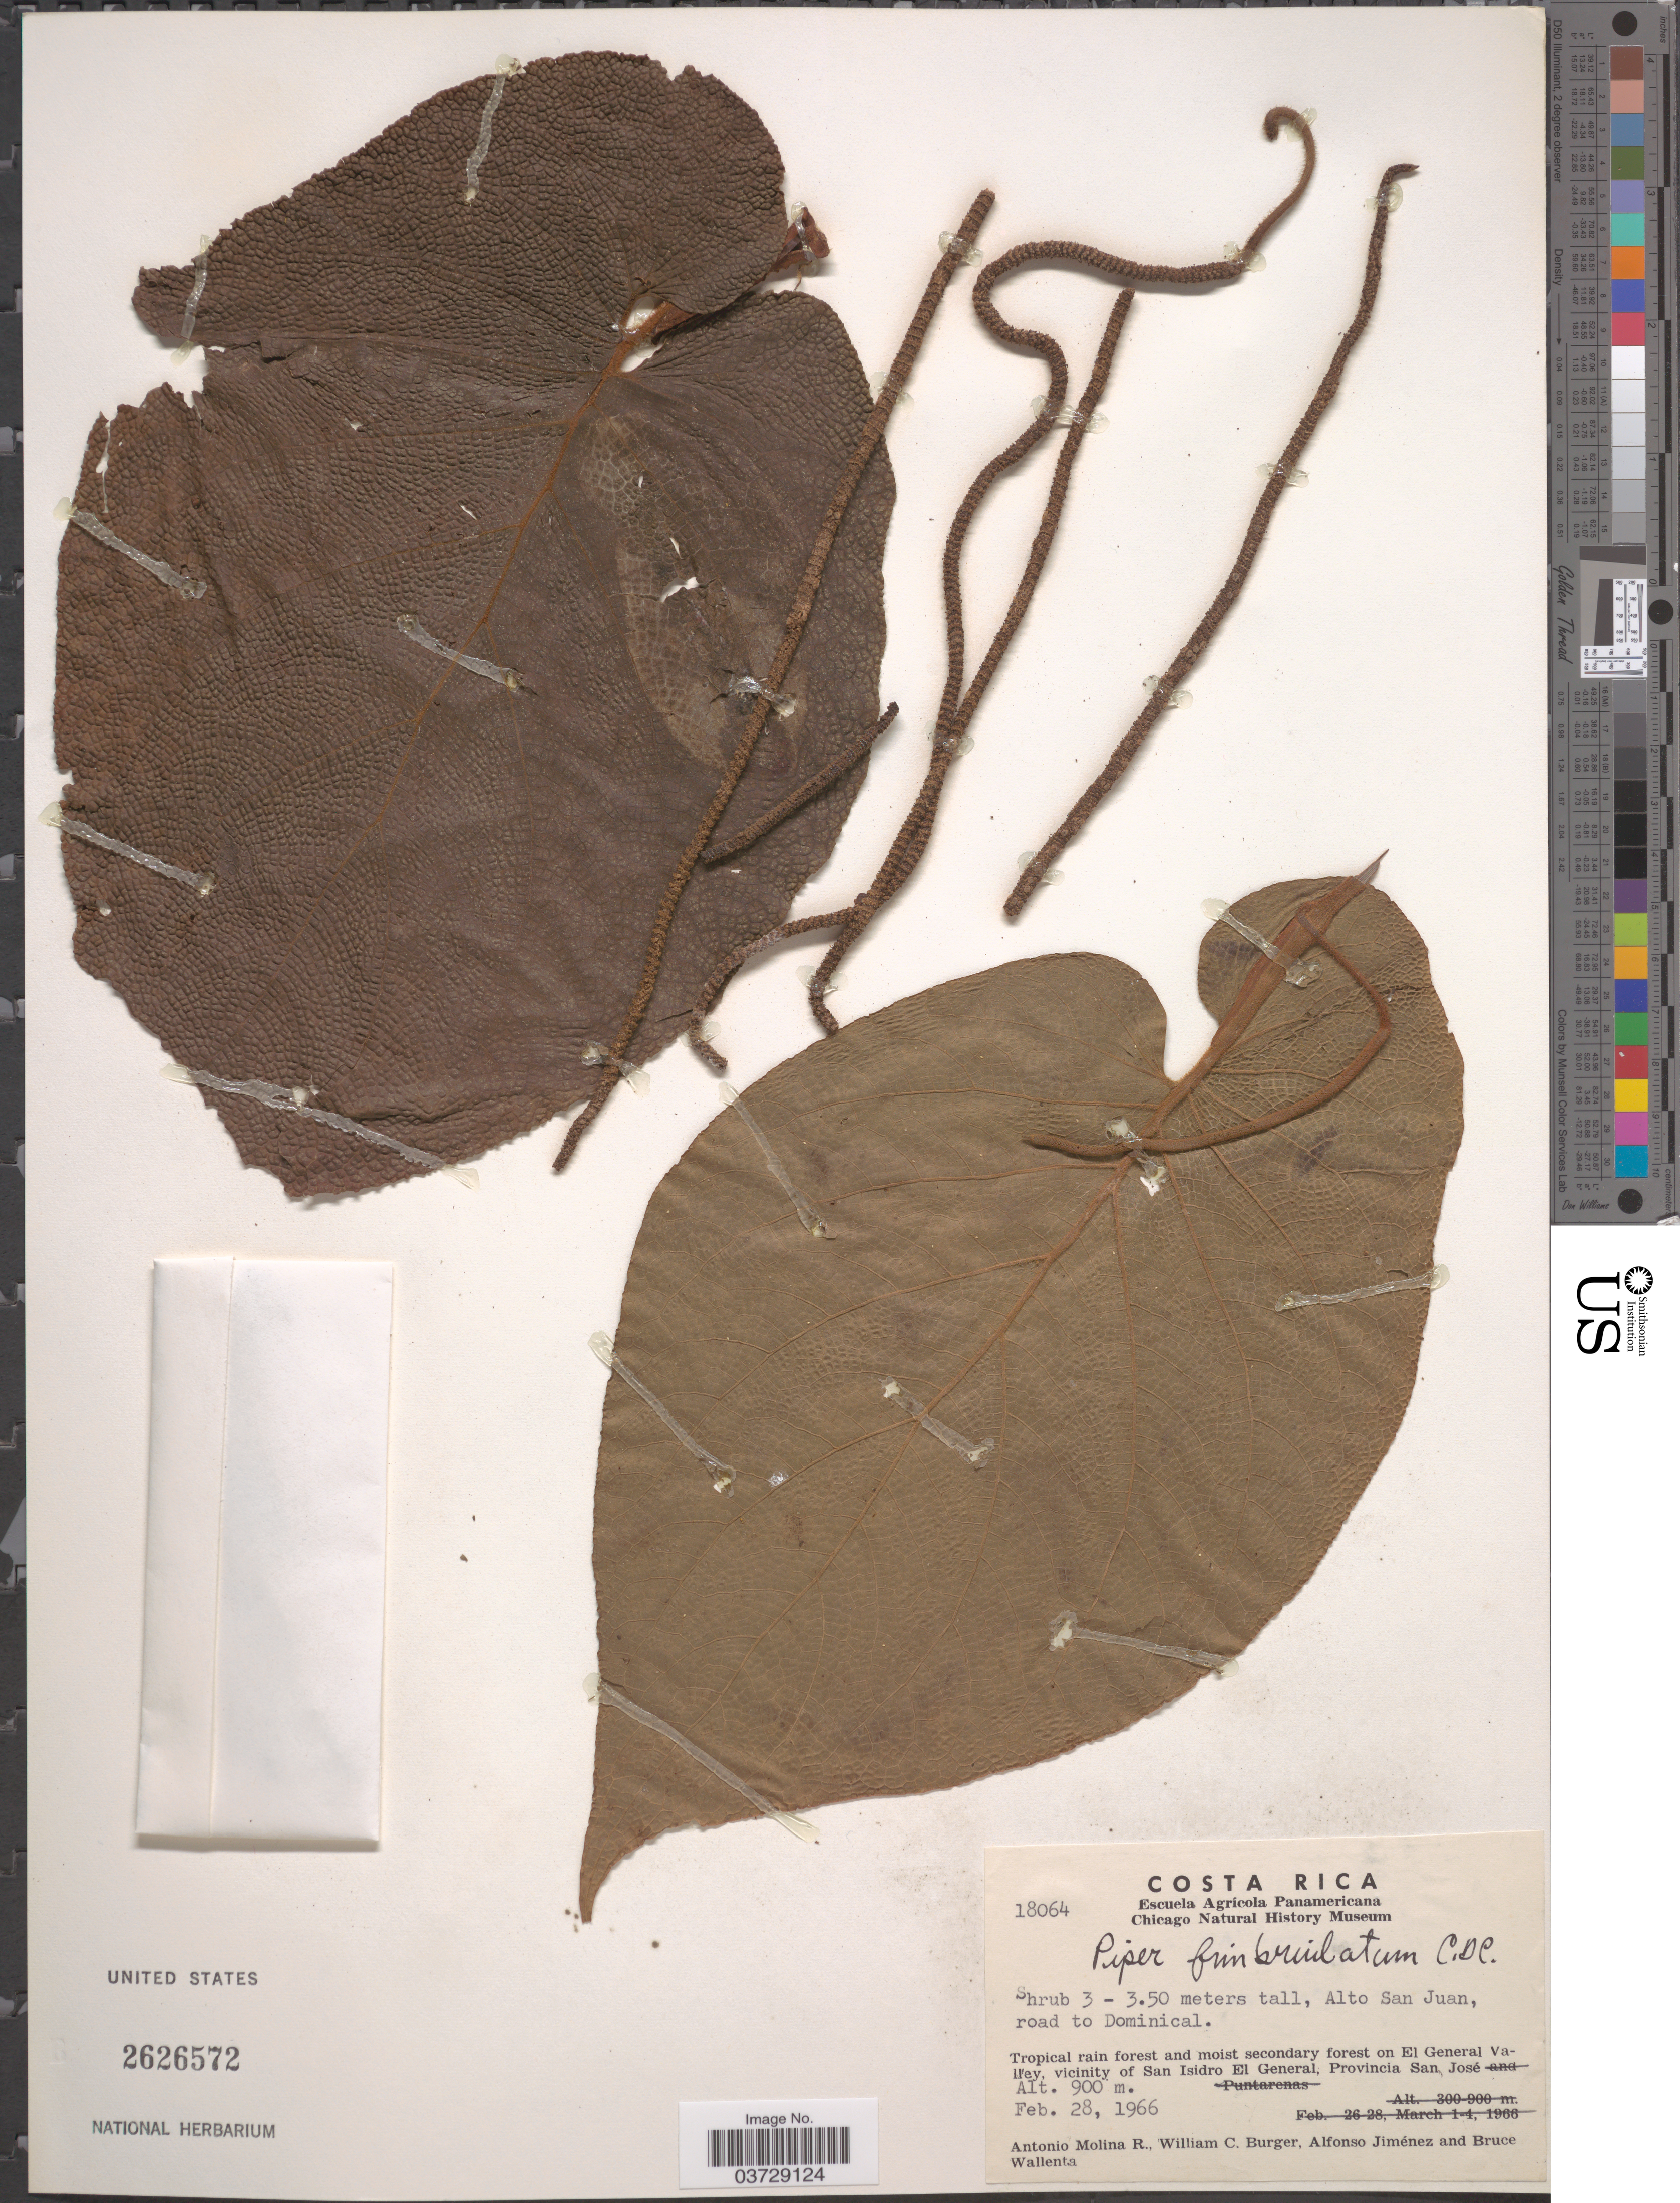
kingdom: Plantae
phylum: Tracheophyta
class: Magnoliopsida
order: Piperales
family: Piperaceae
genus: Piper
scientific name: Piper fimbriulatum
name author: C. DC.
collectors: A. Molina R., W. Burger, A. Jiménez & B. Wallenta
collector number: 18064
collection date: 1966-02-28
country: Costa Rica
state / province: San José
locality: On General Valley, vicinity of San Isidro El General.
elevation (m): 900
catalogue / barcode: US 2626572